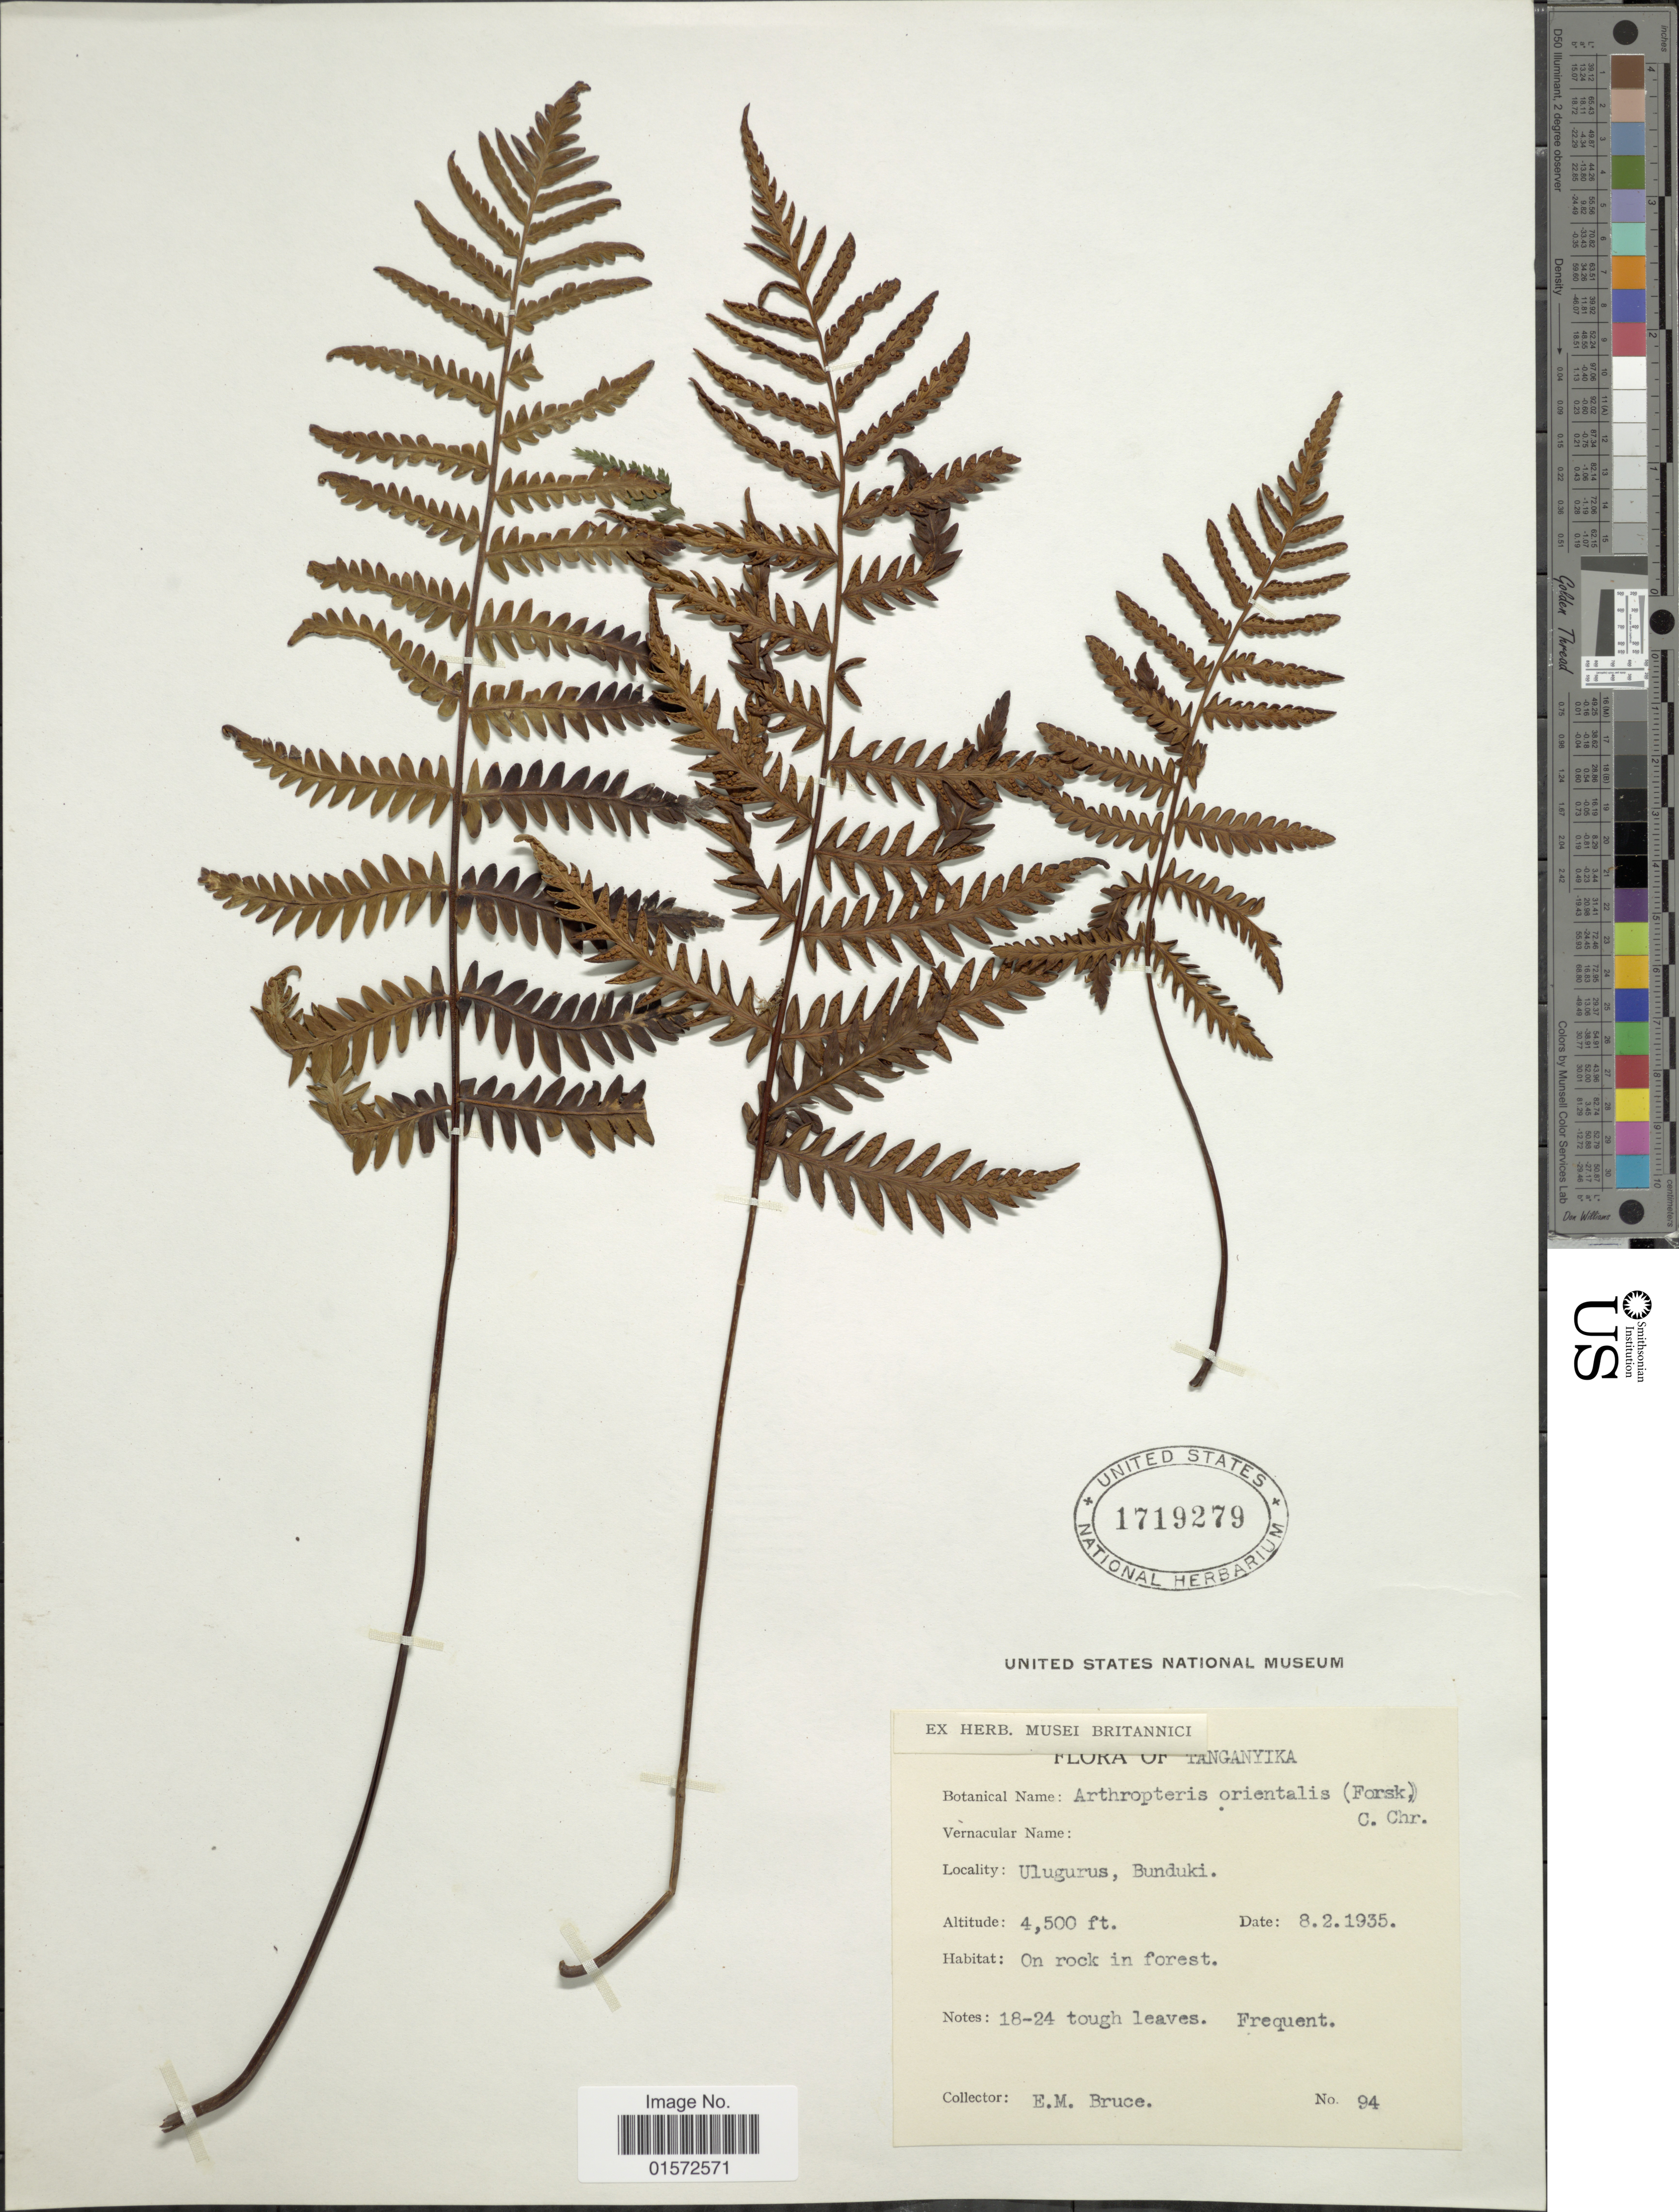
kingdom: Plantae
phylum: Tracheophyta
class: Polypodiopsida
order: Polypodiales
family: Tectariaceae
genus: Arthropteris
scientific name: Arthropteris orientalis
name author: (J.F. Gmel.) Posth.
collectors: E. Bruce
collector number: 94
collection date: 1935-02-08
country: Tanzania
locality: Tangayika. Ulugurus, Bunduki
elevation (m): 1372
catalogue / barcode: US 1719279